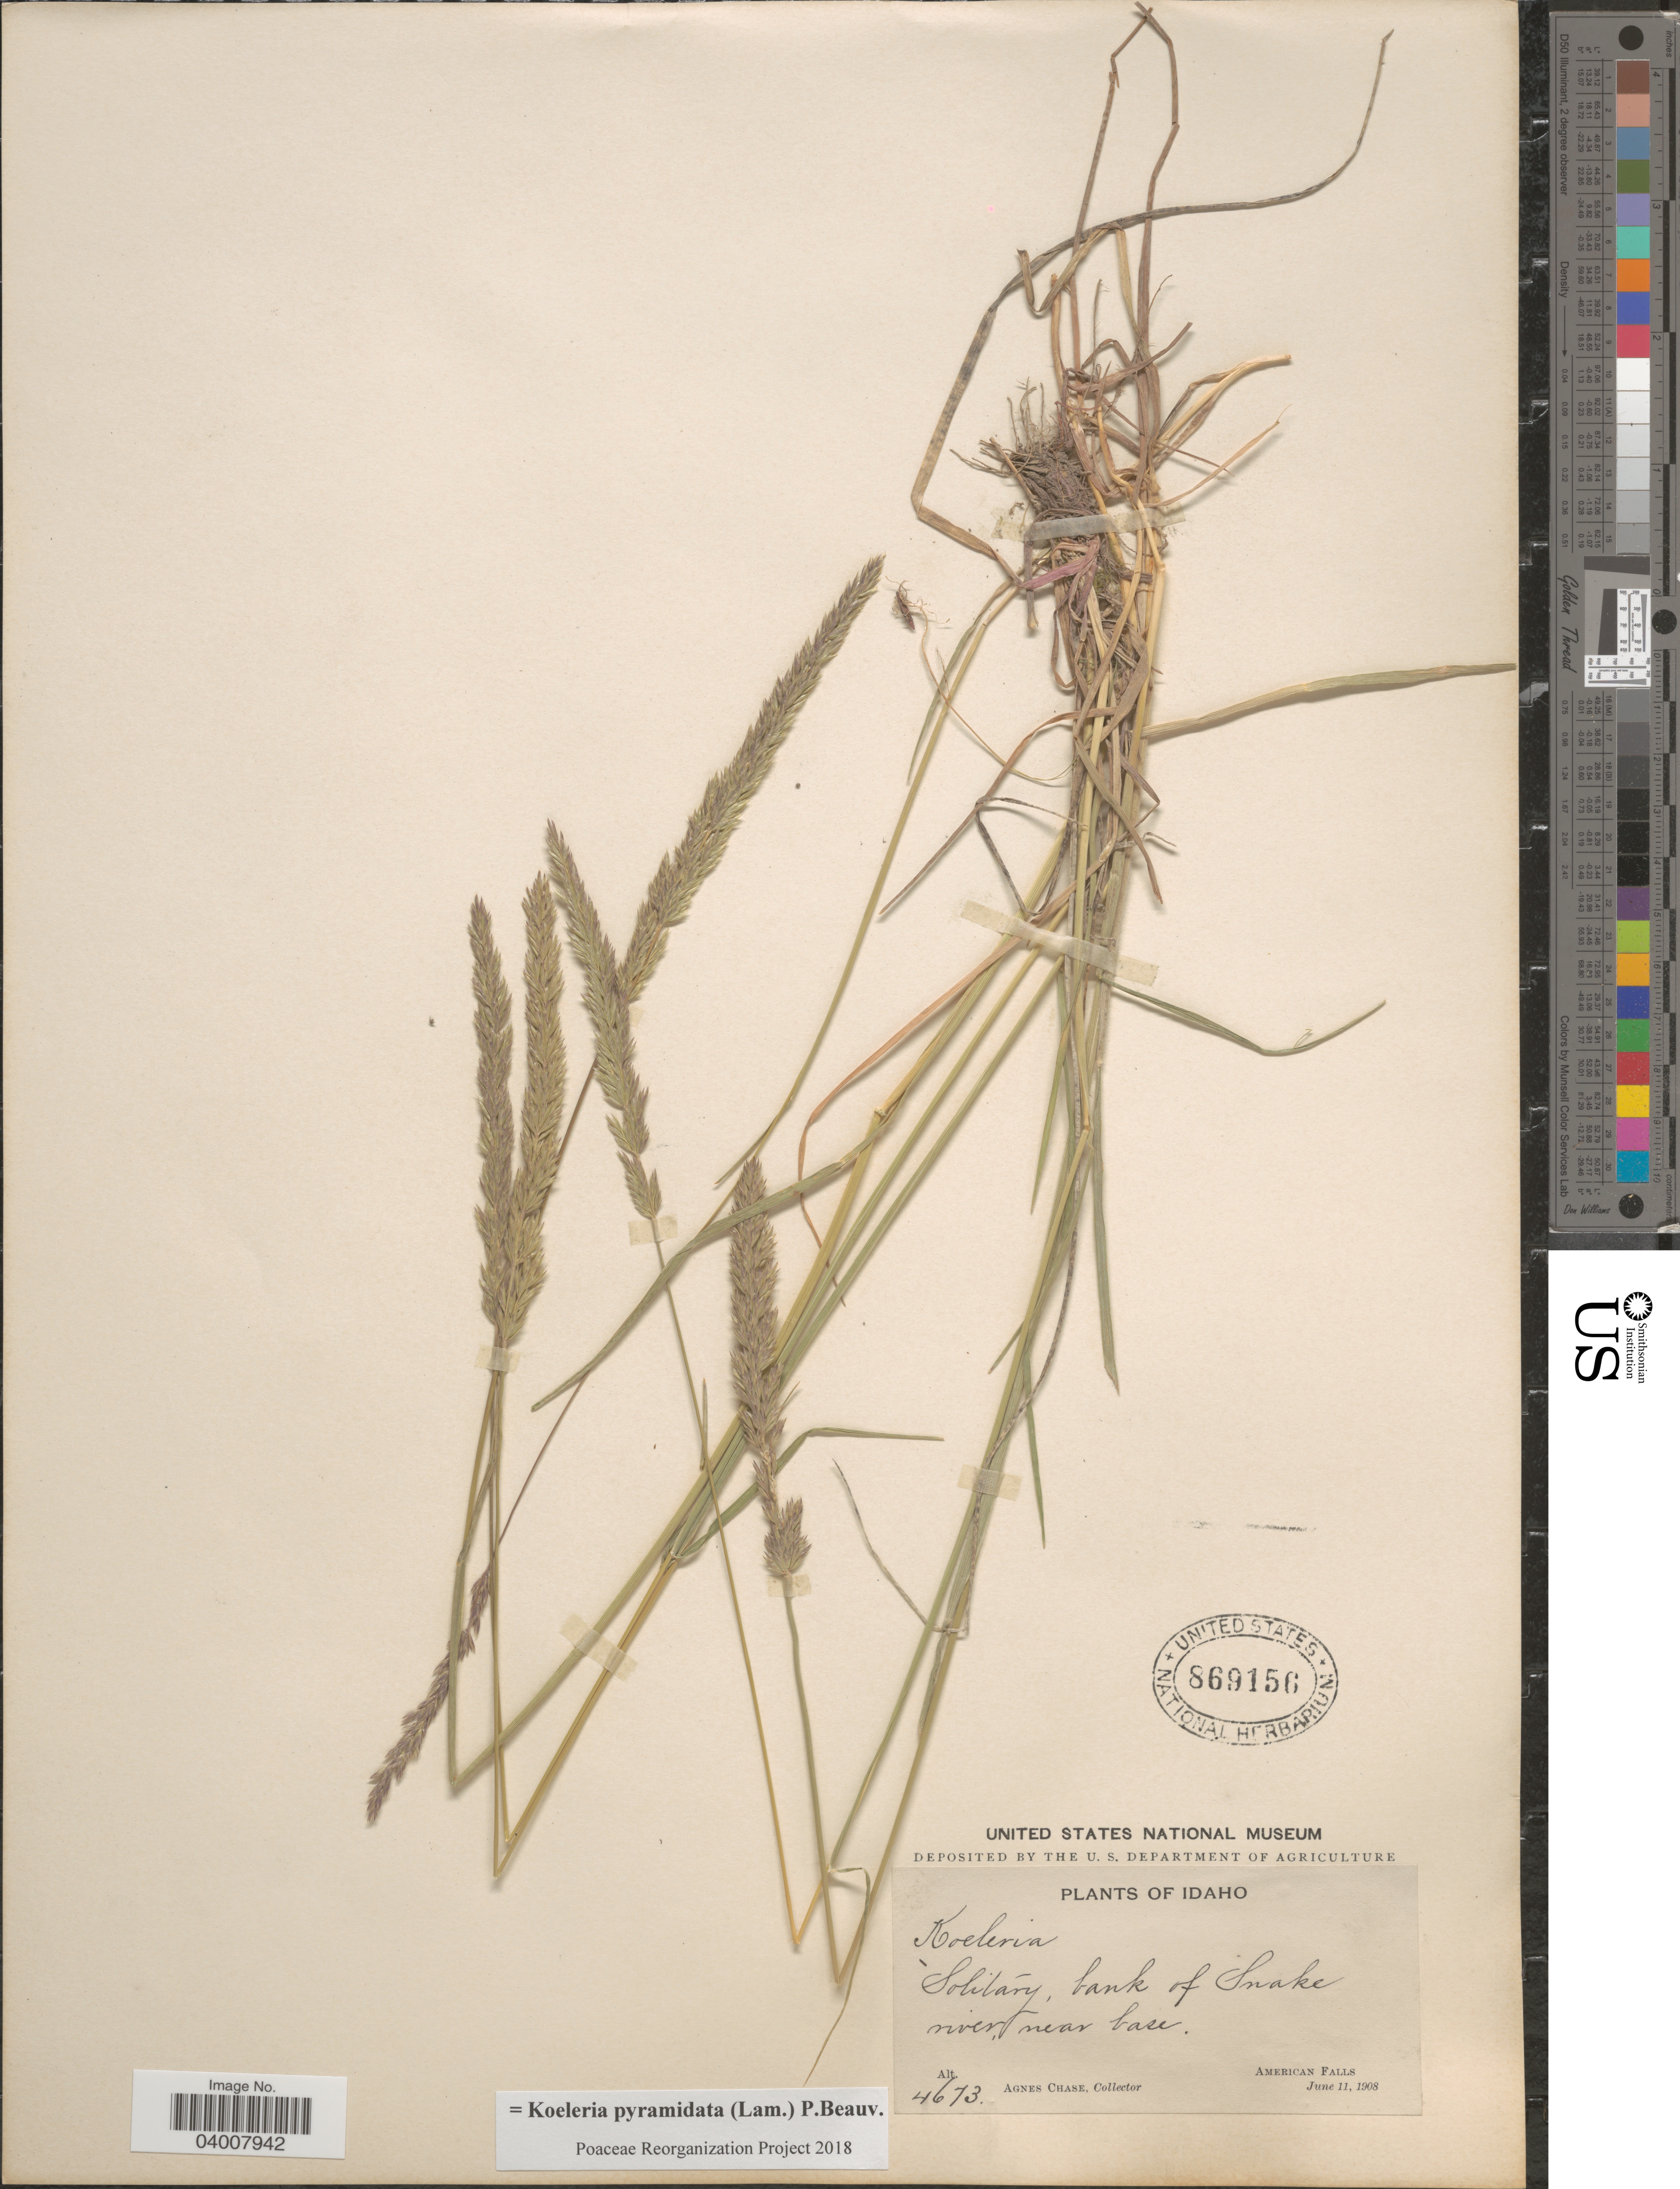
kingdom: Plantae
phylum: Tracheophyta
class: Liliopsida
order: Poales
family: Poaceae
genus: Koeleria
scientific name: Koeleria pyramidata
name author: (Lam.) P. Beauv.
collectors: A. Chase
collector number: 4673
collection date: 1908-06-11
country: United States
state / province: Idaho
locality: Solitary, bank of Snake river, near base. American Falls.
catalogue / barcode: US 869156